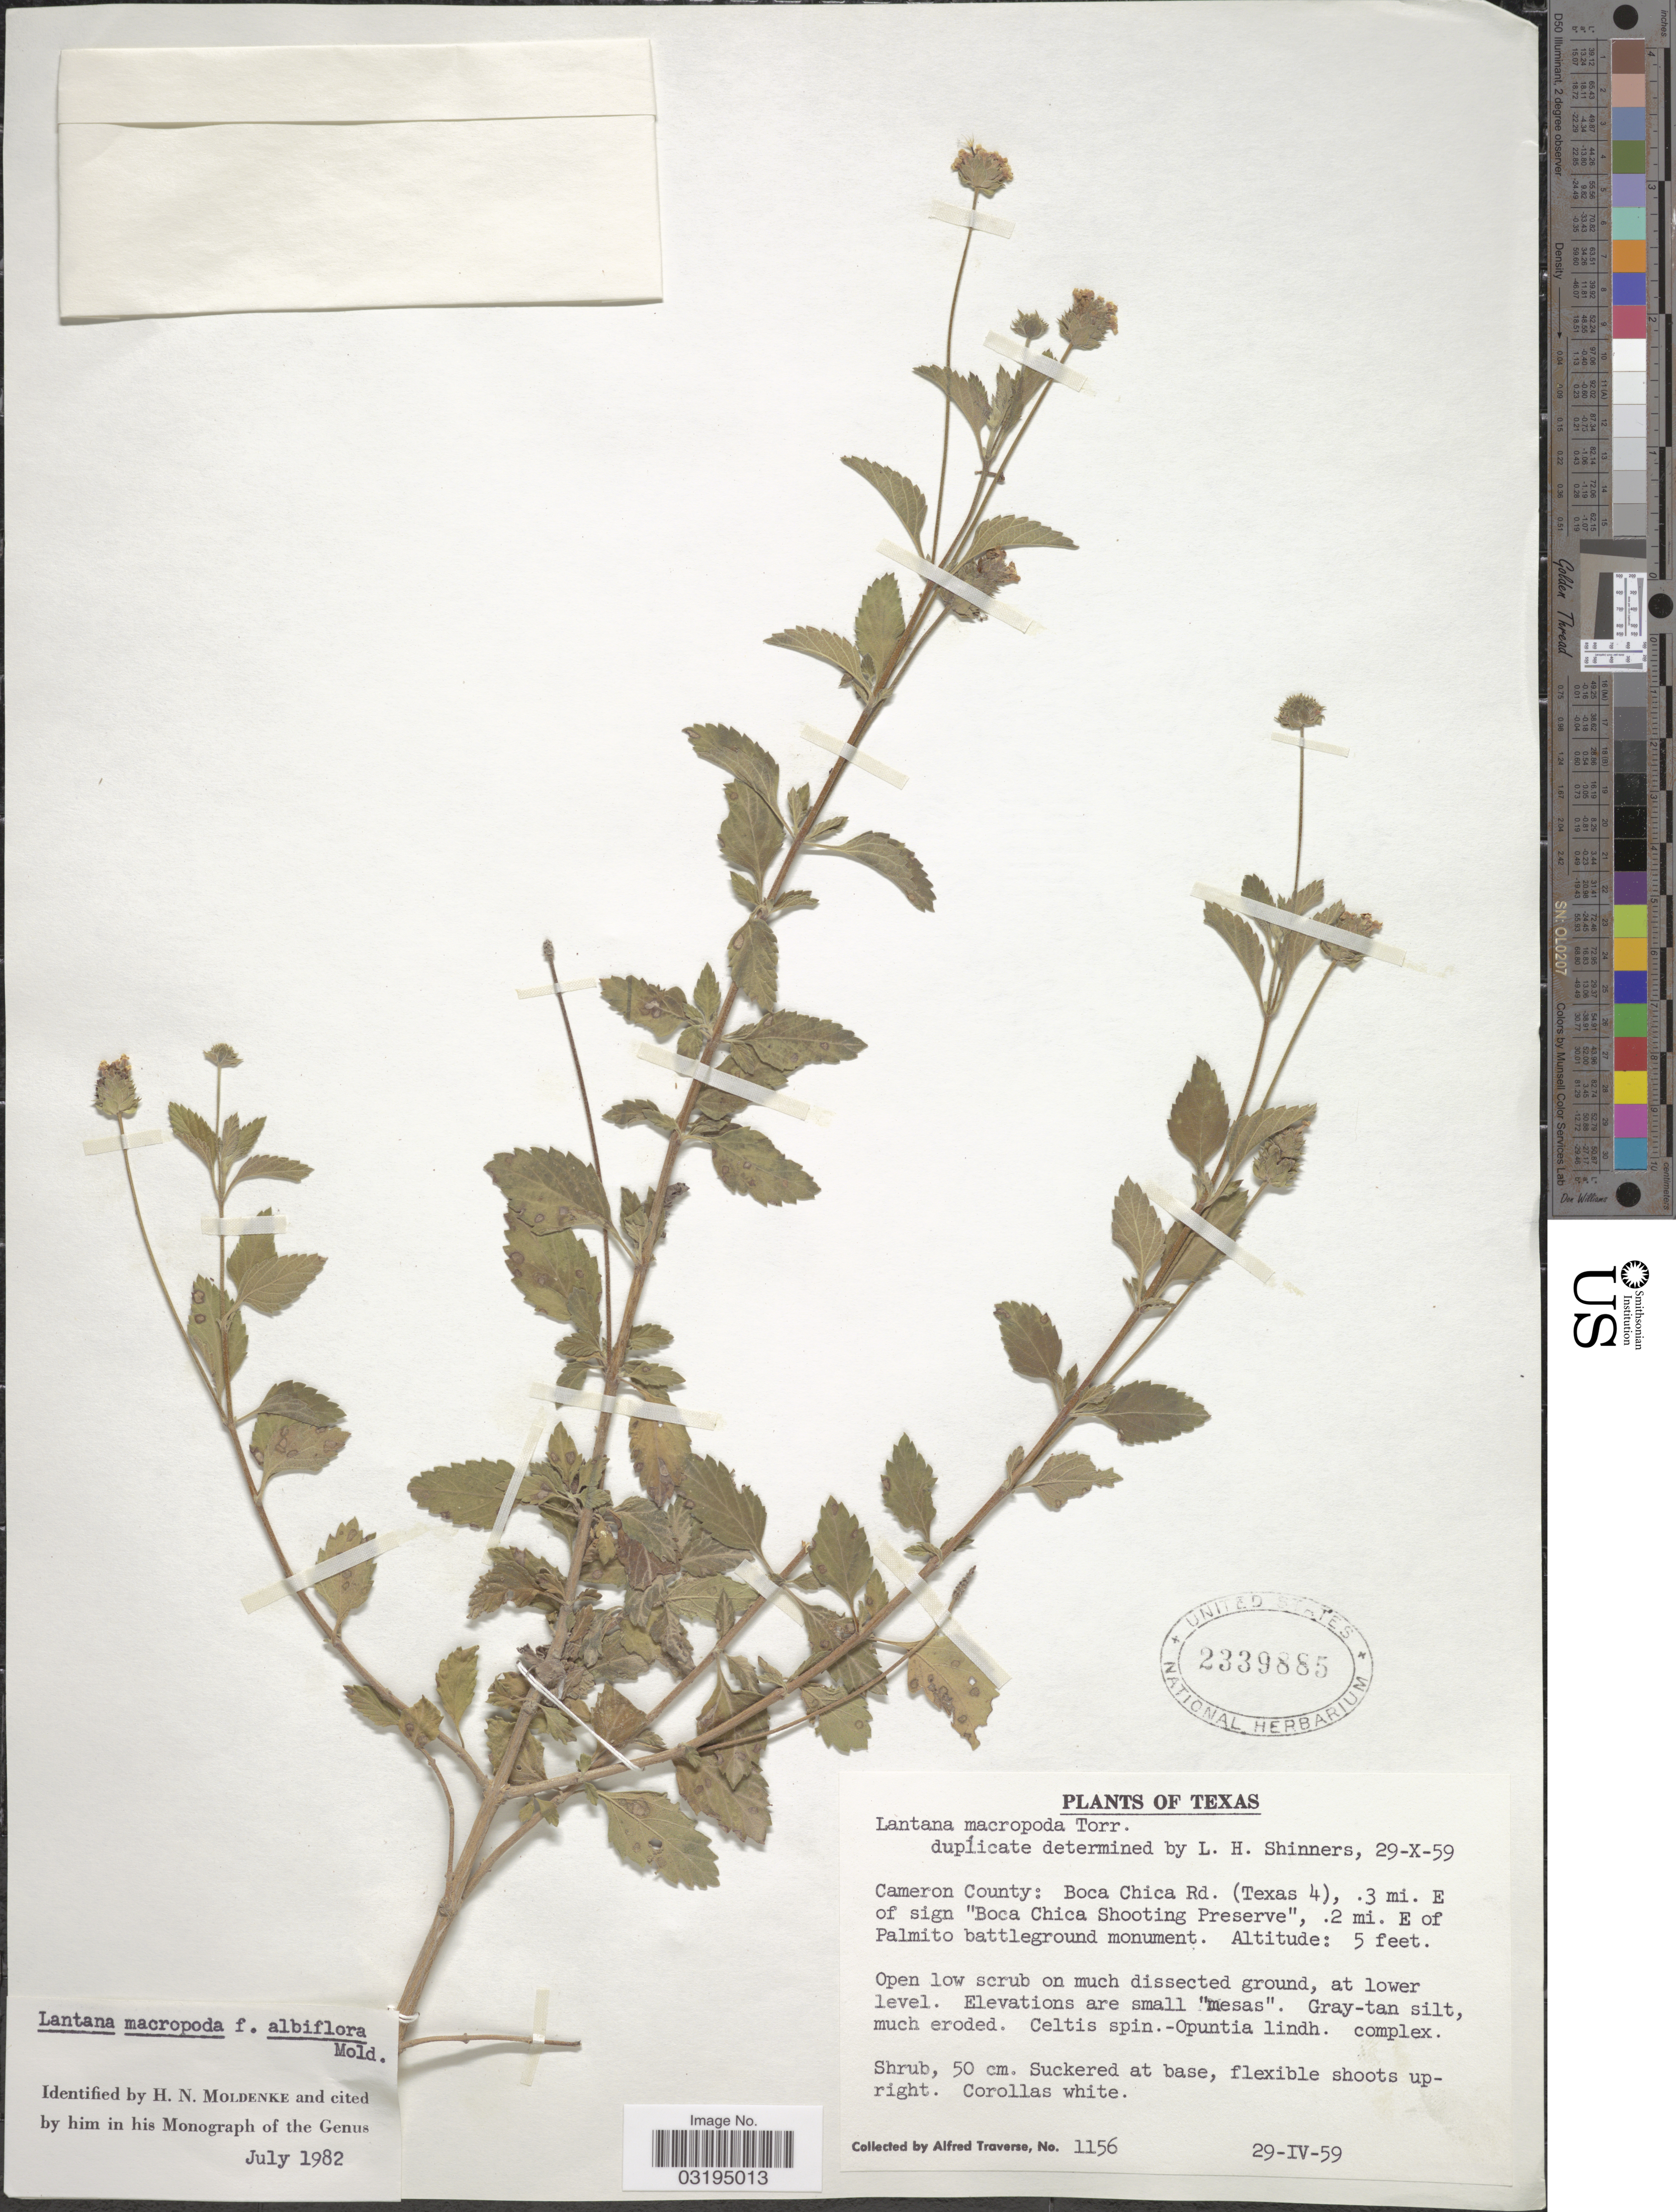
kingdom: Plantae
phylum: Tracheophyta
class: Magnoliopsida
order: Lamiales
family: Verbenaceae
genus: Lantana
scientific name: Lantana macropoda f. albiflora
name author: Moldenke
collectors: A. Traverse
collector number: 1156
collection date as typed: Transcribed d/m/y: 29/4/59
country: United States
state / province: Texas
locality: Cameron County: Boca Chica Rd. (Texas 4), 3 mi. E of sign "Boca Chica Shooting Preserve", 2 mi. E of Palmito battleground monument.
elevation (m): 2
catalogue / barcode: US 2339885